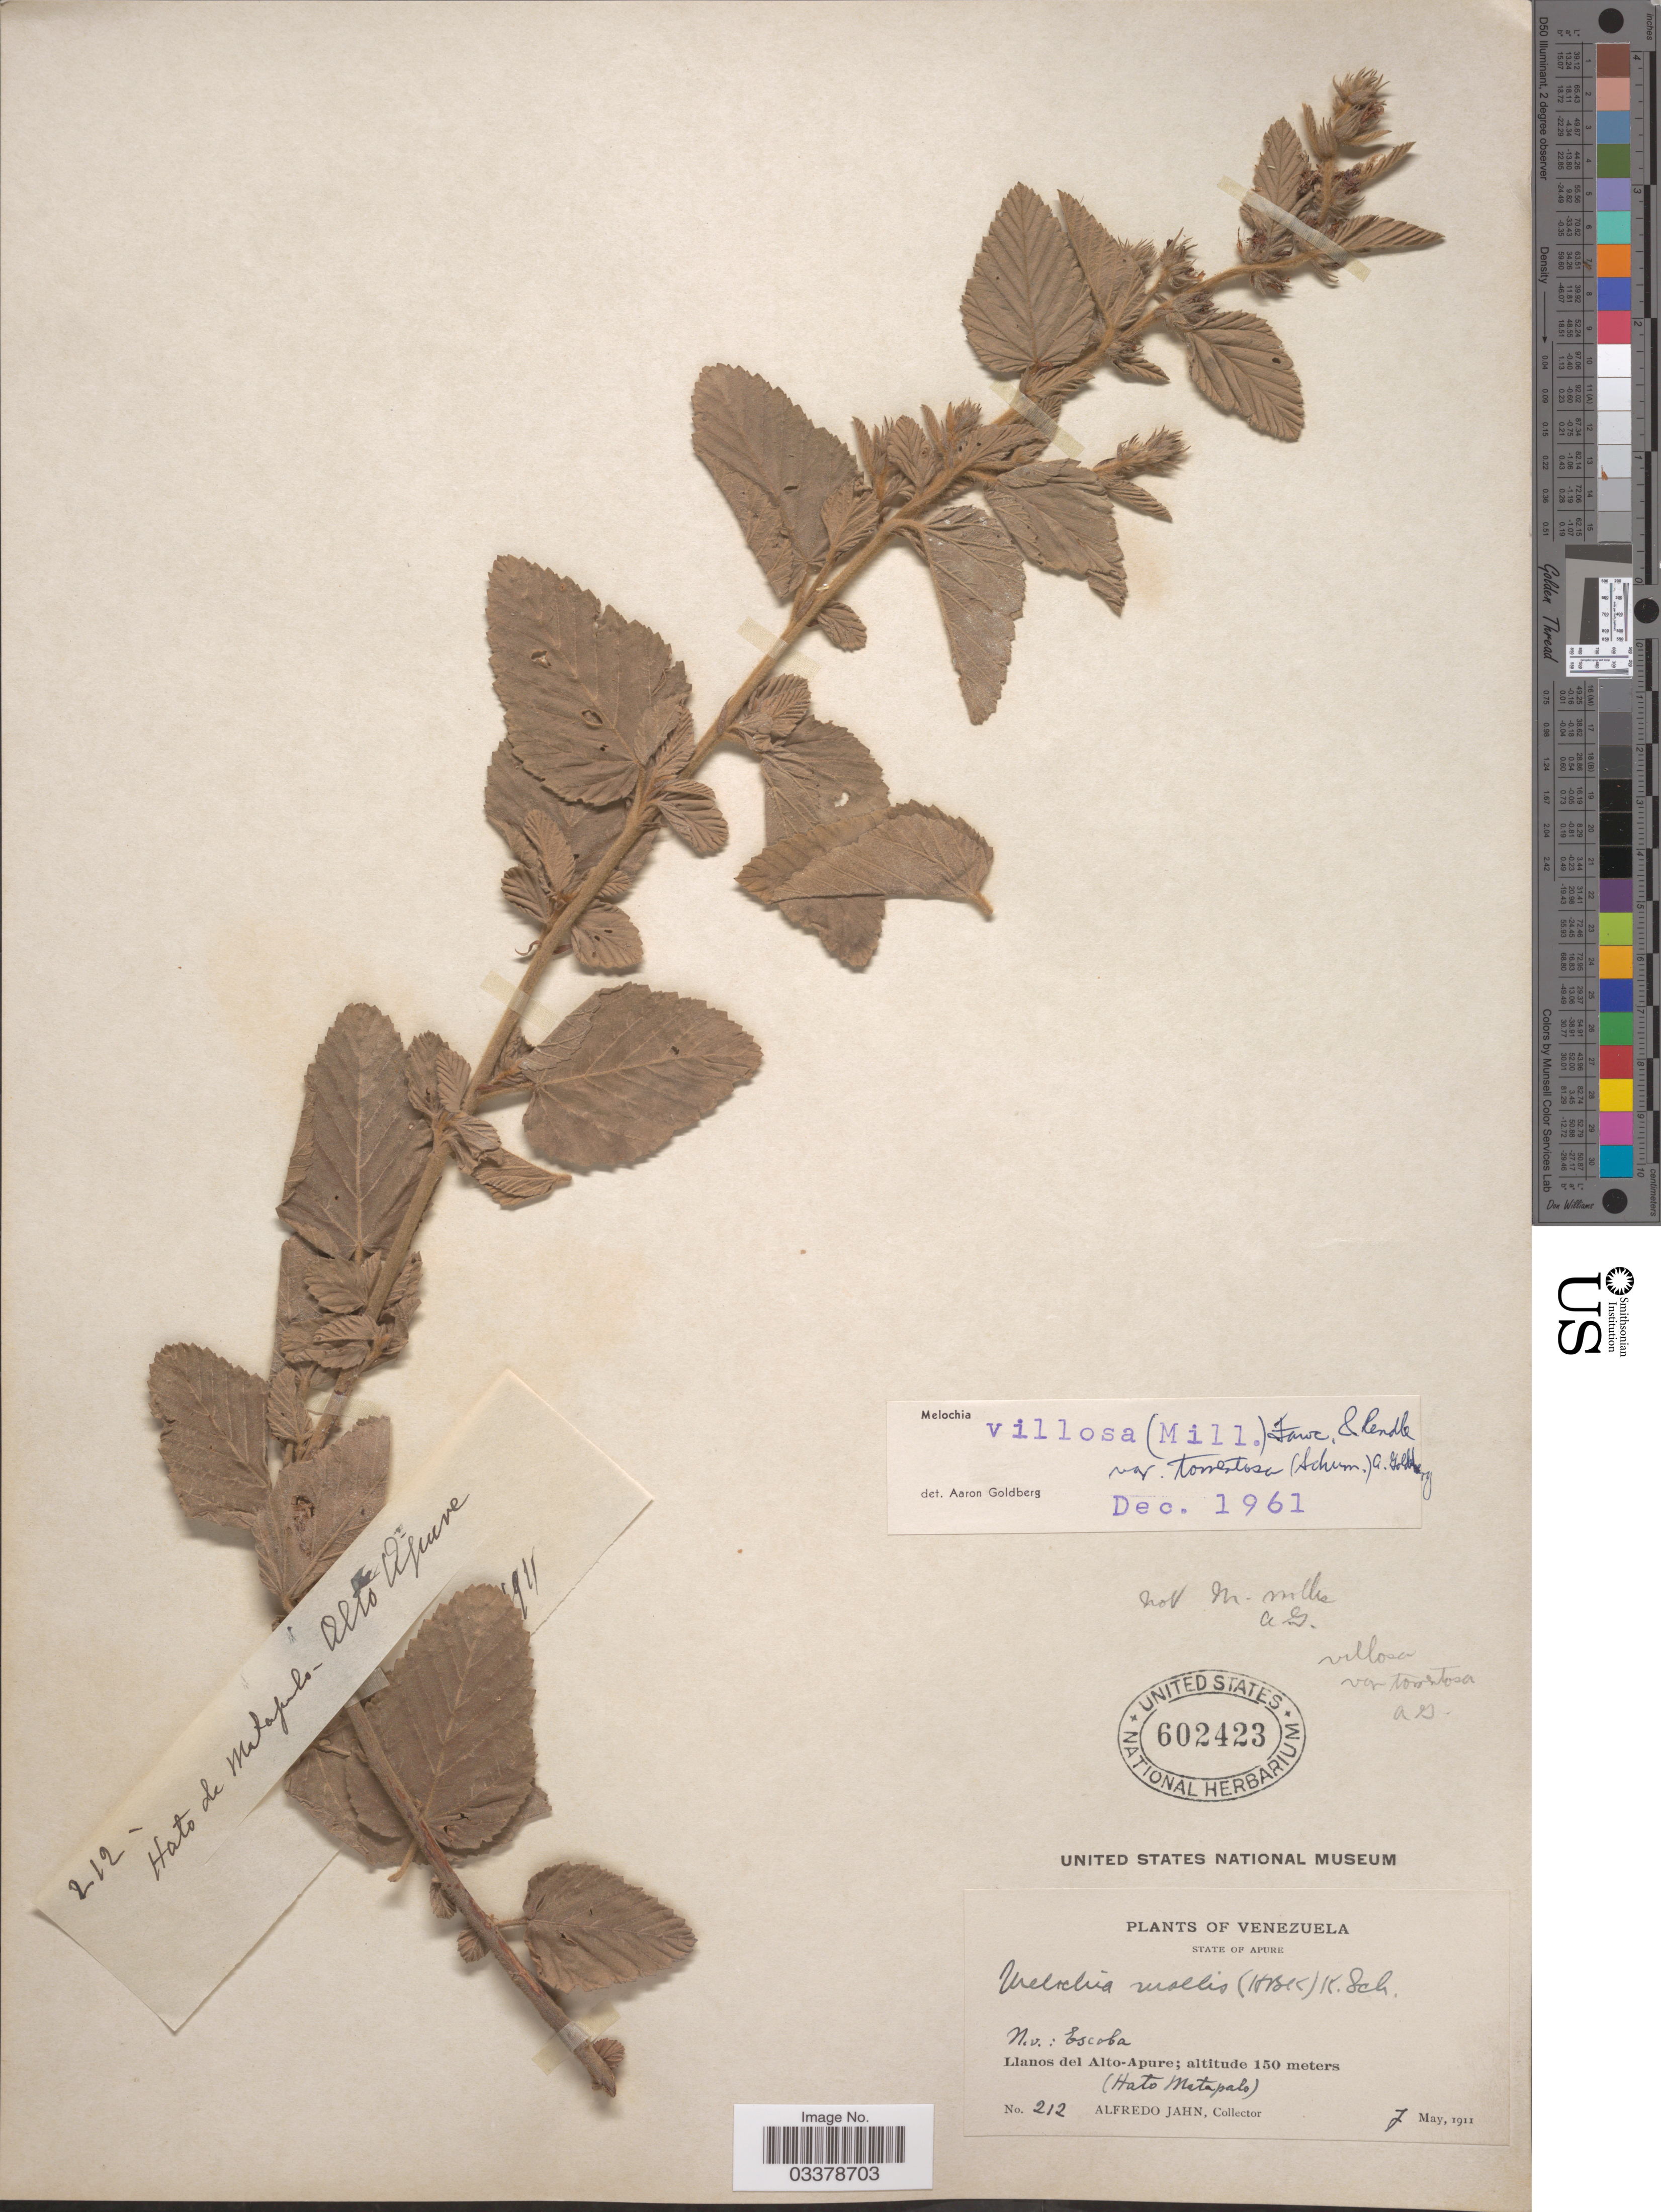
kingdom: Plantae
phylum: Tracheophyta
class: Magnoliopsida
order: Malvales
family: Malvaceae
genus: Melochia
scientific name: Melochia spicata var. tomentosa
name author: (K. Schum.) Dorr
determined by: Dorr, L. J., (BOT), Smithsonian Institution - National Museum of Natural History (UNITED STATES)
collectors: A. Jahn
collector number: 212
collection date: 1911-05-07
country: Venezuela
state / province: Apure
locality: Llanos del Alto-Apure. (Hato Matapalo).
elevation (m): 150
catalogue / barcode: US 602423